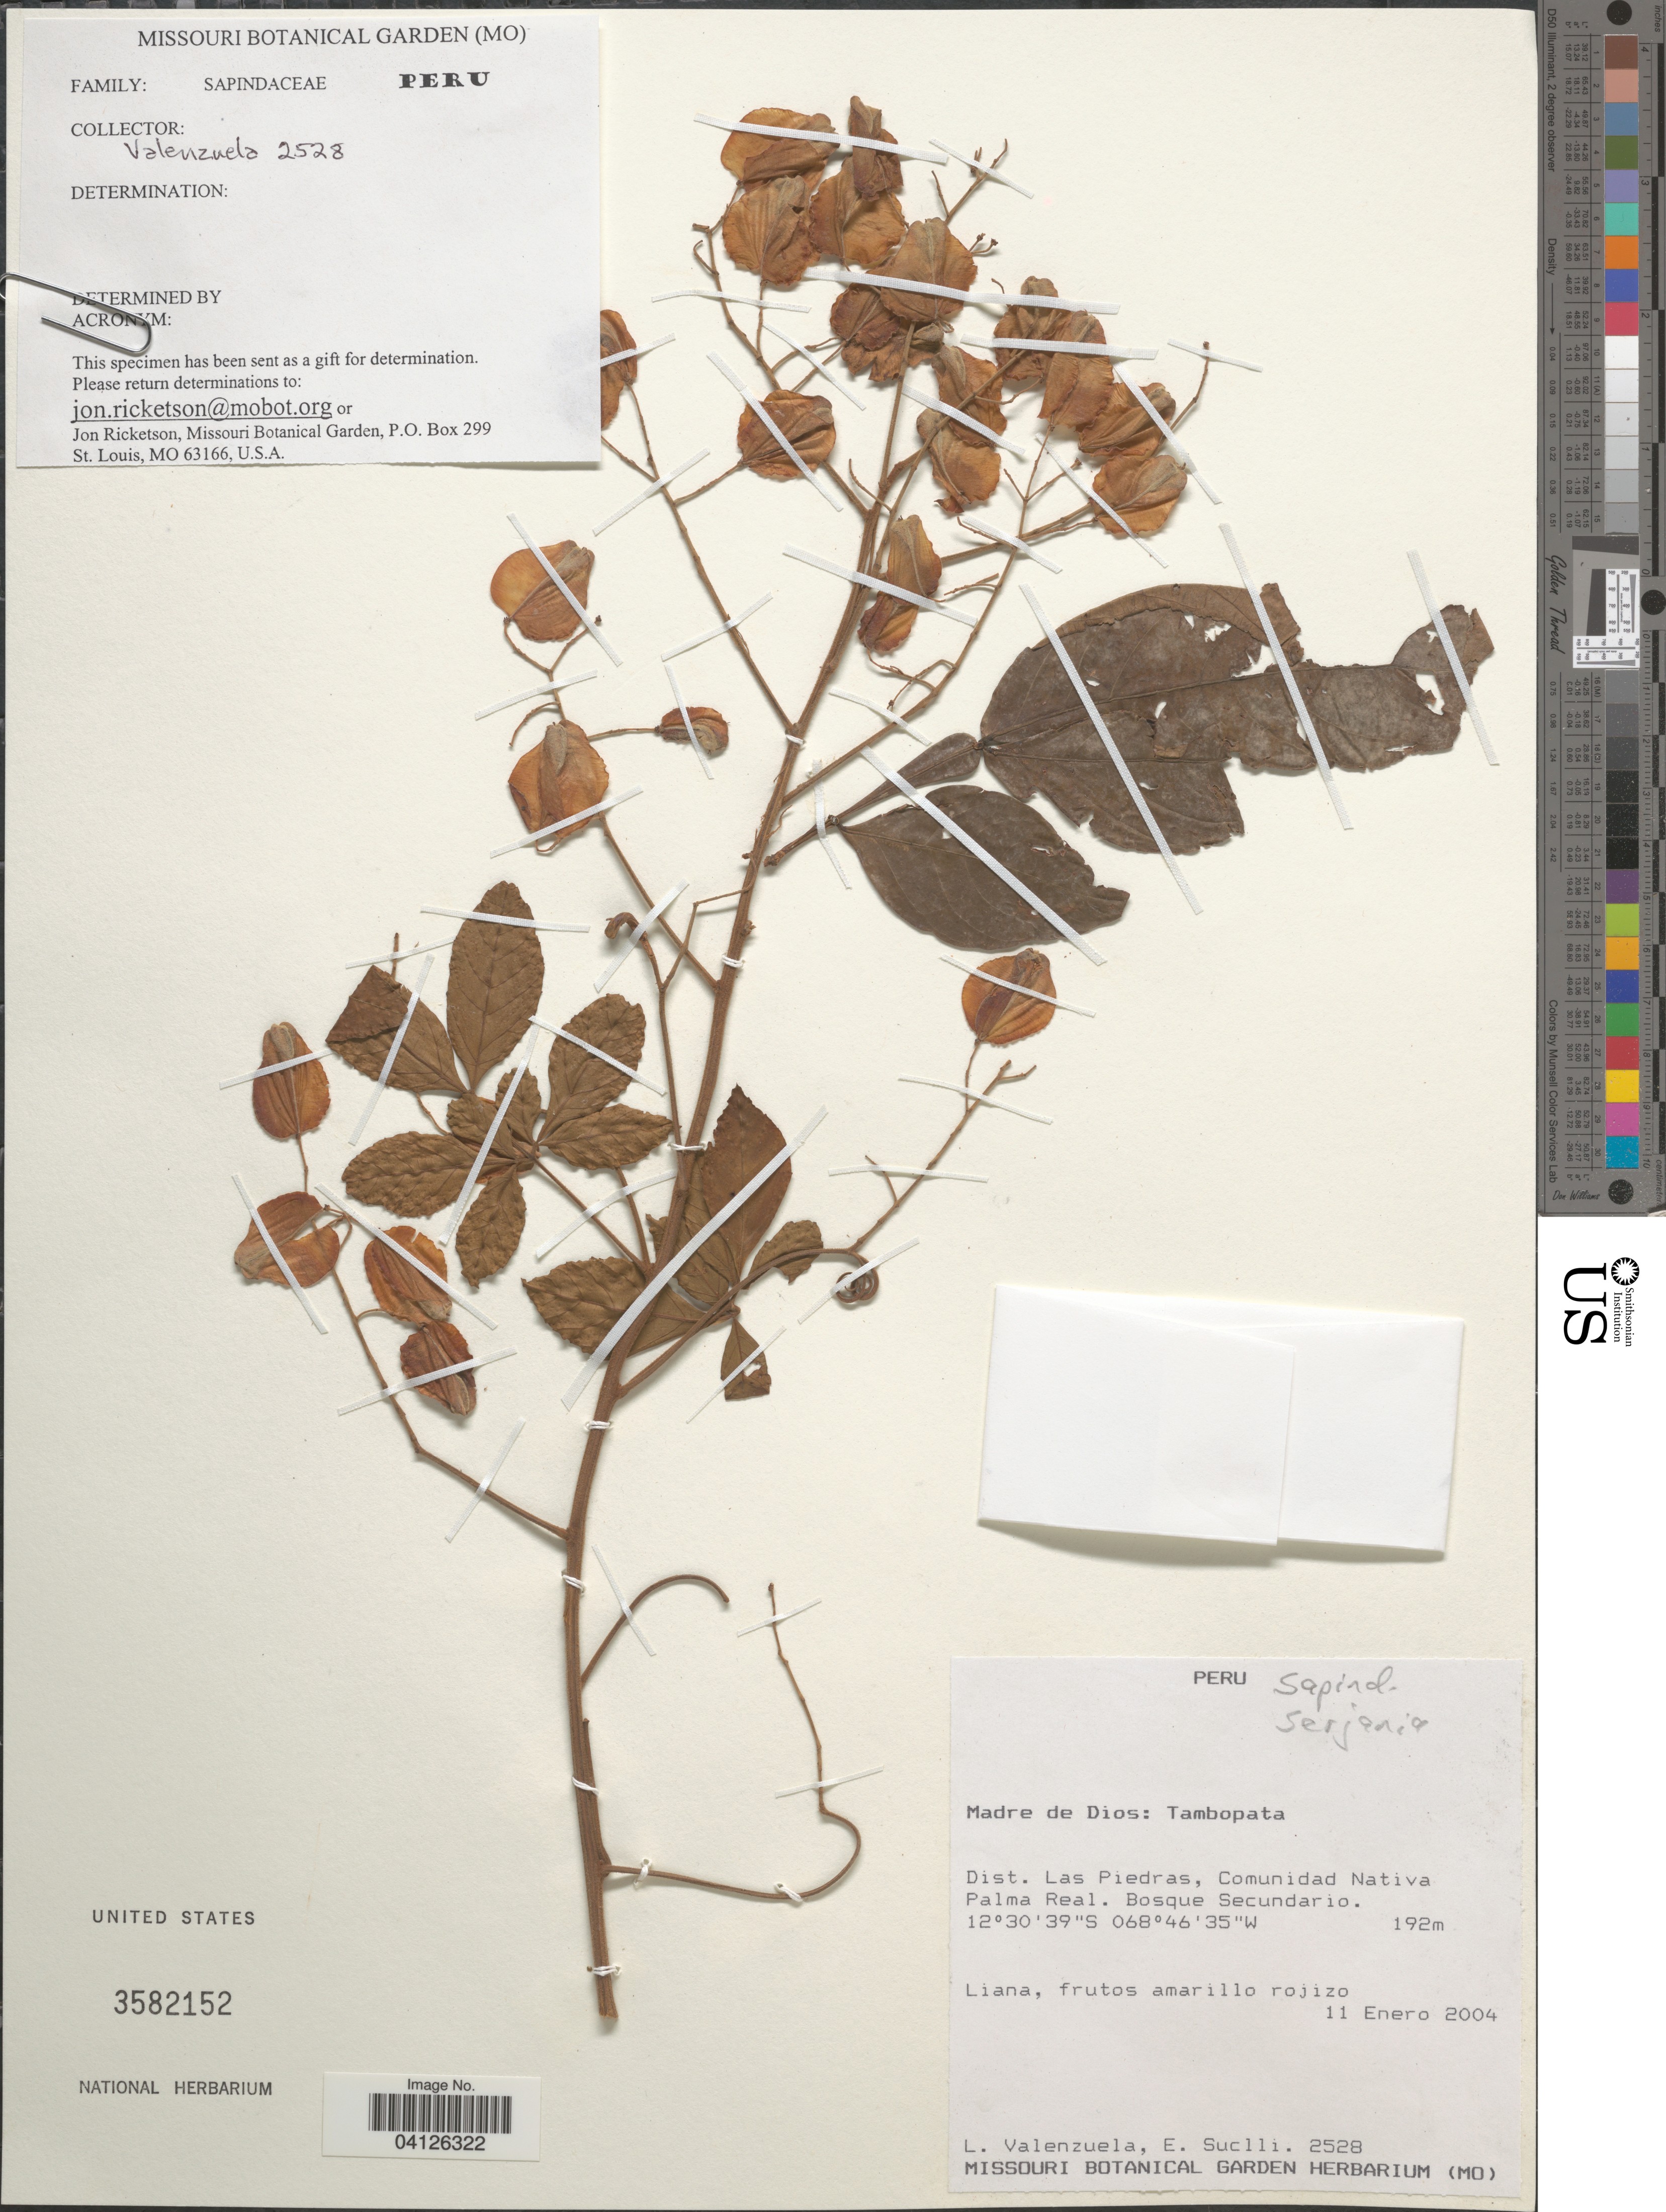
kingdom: Plantae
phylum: Tracheophyta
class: Magnoliopsida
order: Sapindales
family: Sapindaceae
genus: Serjania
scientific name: Serjania inscripta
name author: Radlk.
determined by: Acevedo-Rodriguez, P., (US), Smithsonian Institution - National Museum of Natural History (UNITED STATES)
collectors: L. Valenzuela & E. Suclli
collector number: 2528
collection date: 2004-01-11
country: Peru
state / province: Madre de Dios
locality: Tambopata. Dist. Las Piedras, Comunidad Nativa Palma Real. Bosque Secundario.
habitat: Bosque secundario.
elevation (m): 192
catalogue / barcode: US 3582152